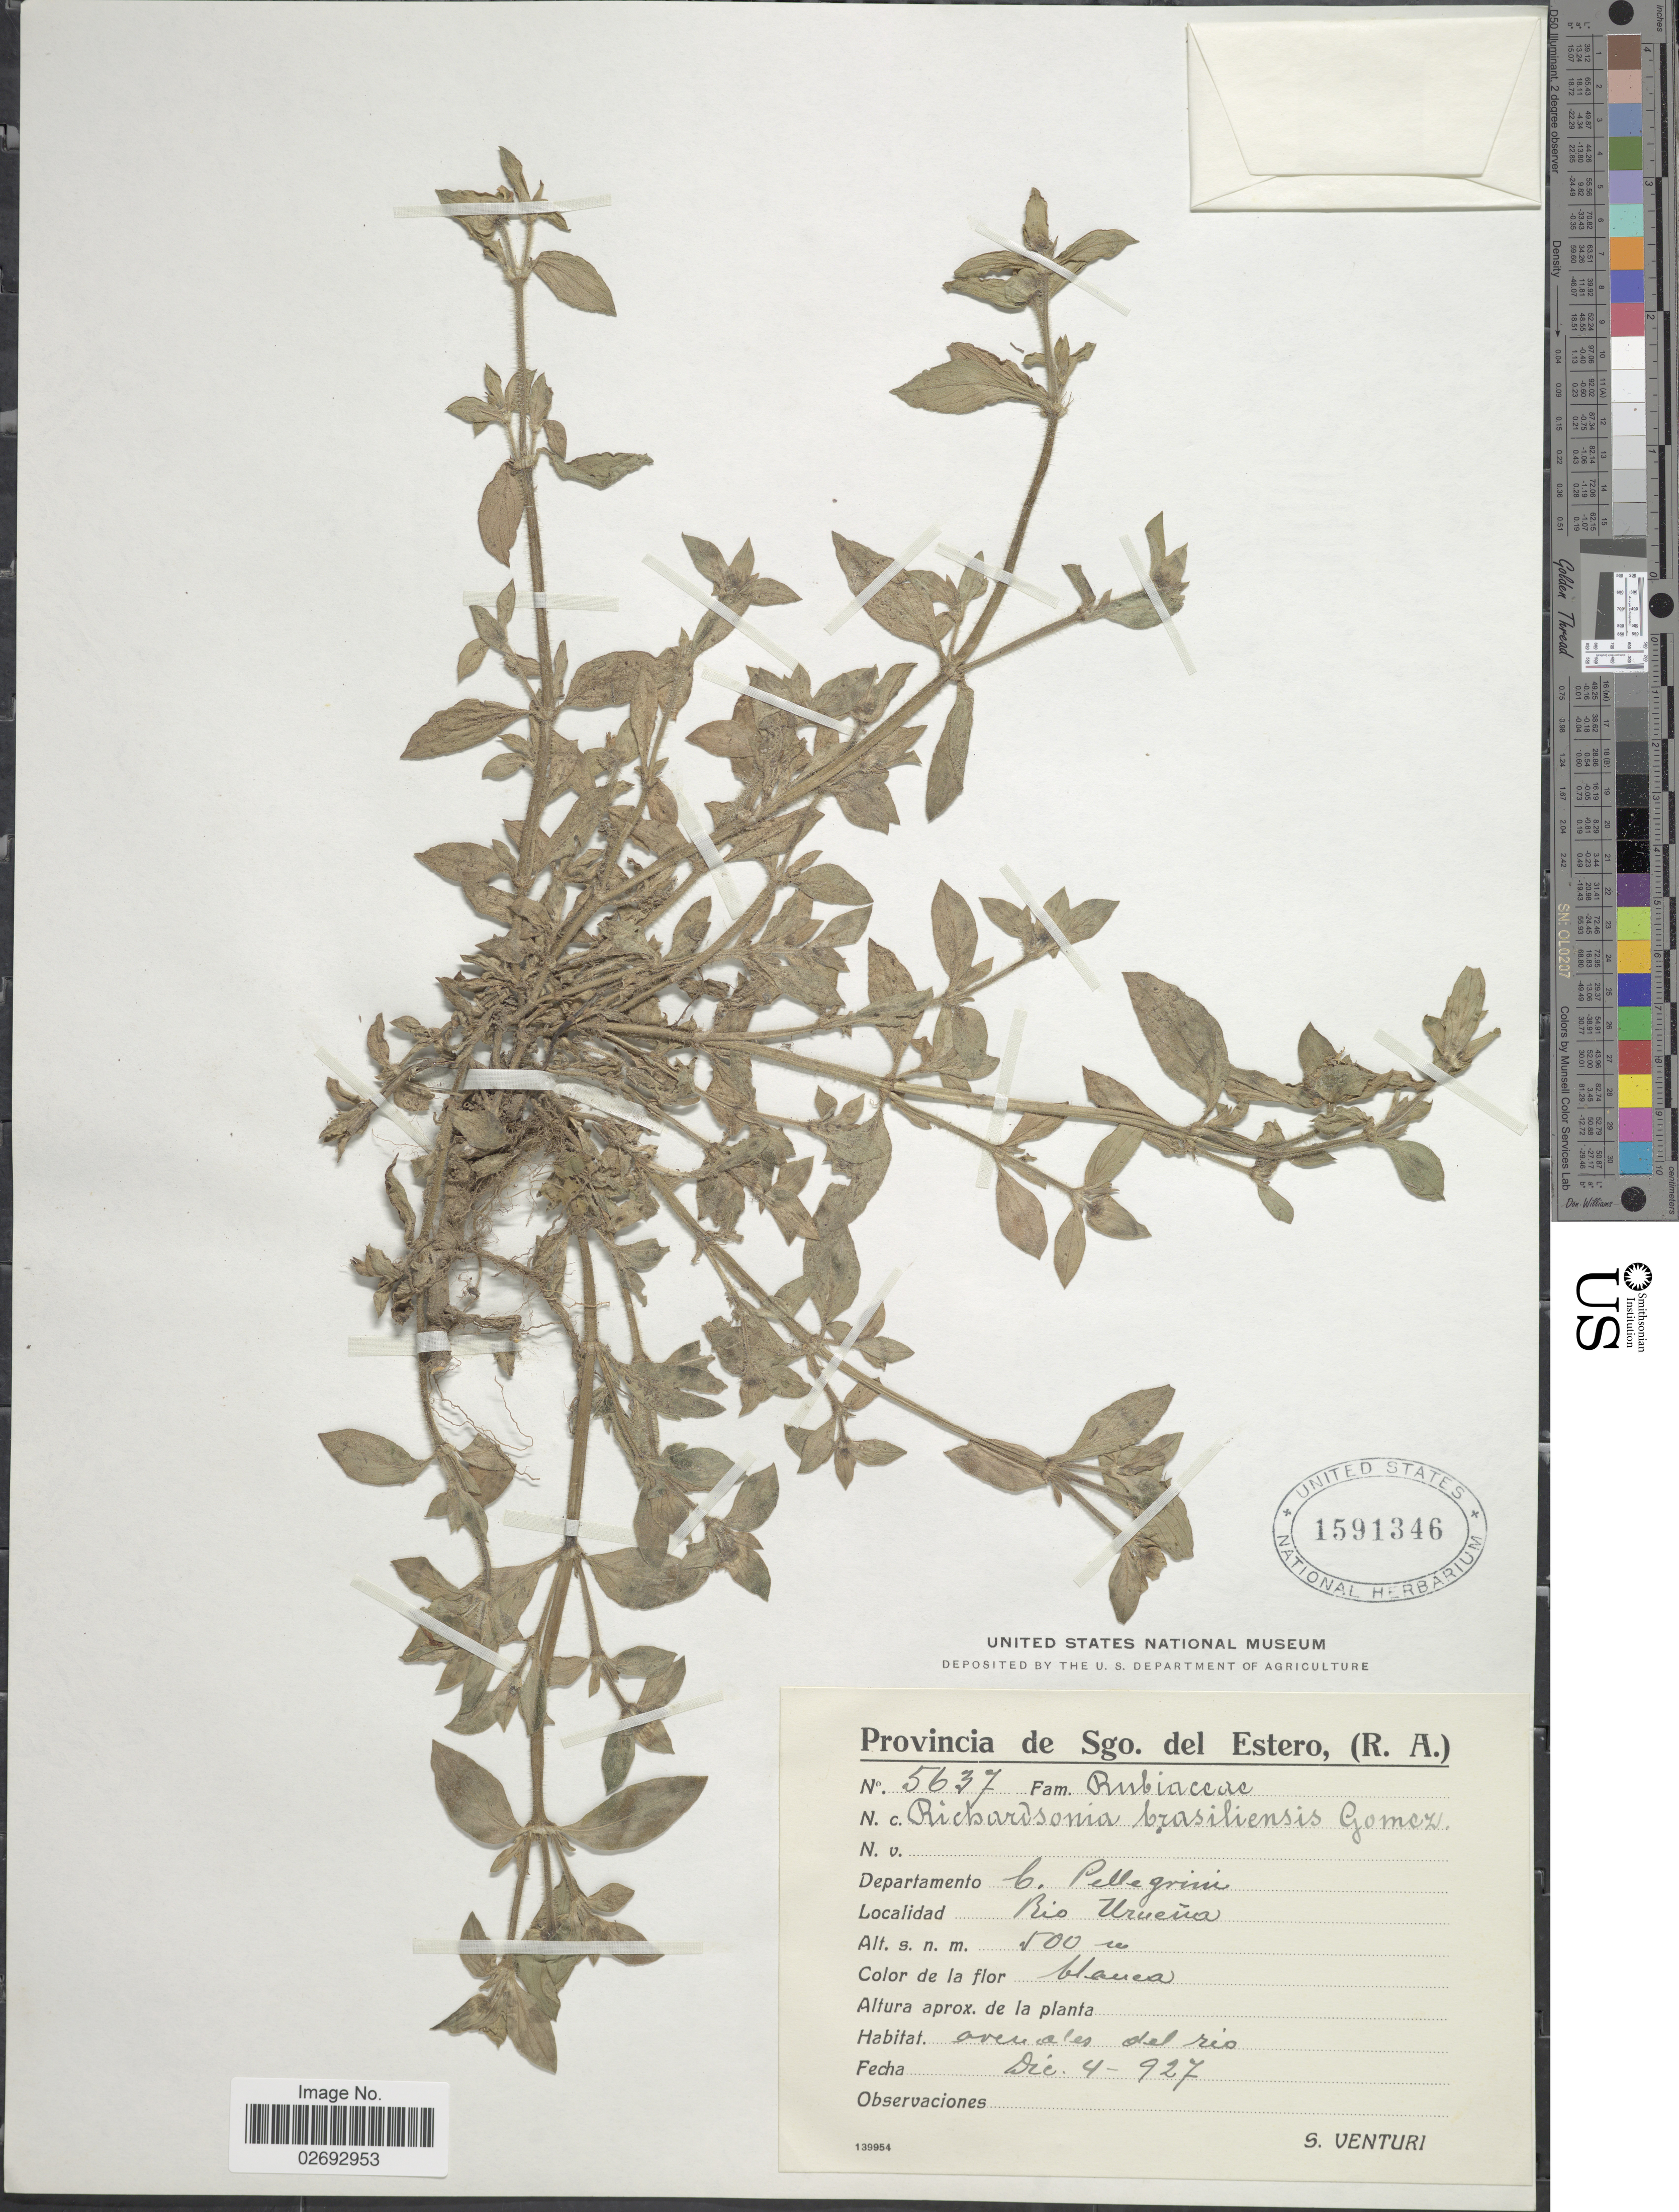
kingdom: Plantae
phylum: Tracheophyta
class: Magnoliopsida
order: Gentianales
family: Rubiaceae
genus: Richardia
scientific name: Richardia brasiliensis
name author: Gomes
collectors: S. Venturi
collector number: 5637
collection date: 1927-12-04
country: Argentina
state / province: Santiago del Estero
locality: Departamento C. Pellegrini, Rio Urueña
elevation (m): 500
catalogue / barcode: US 1591346